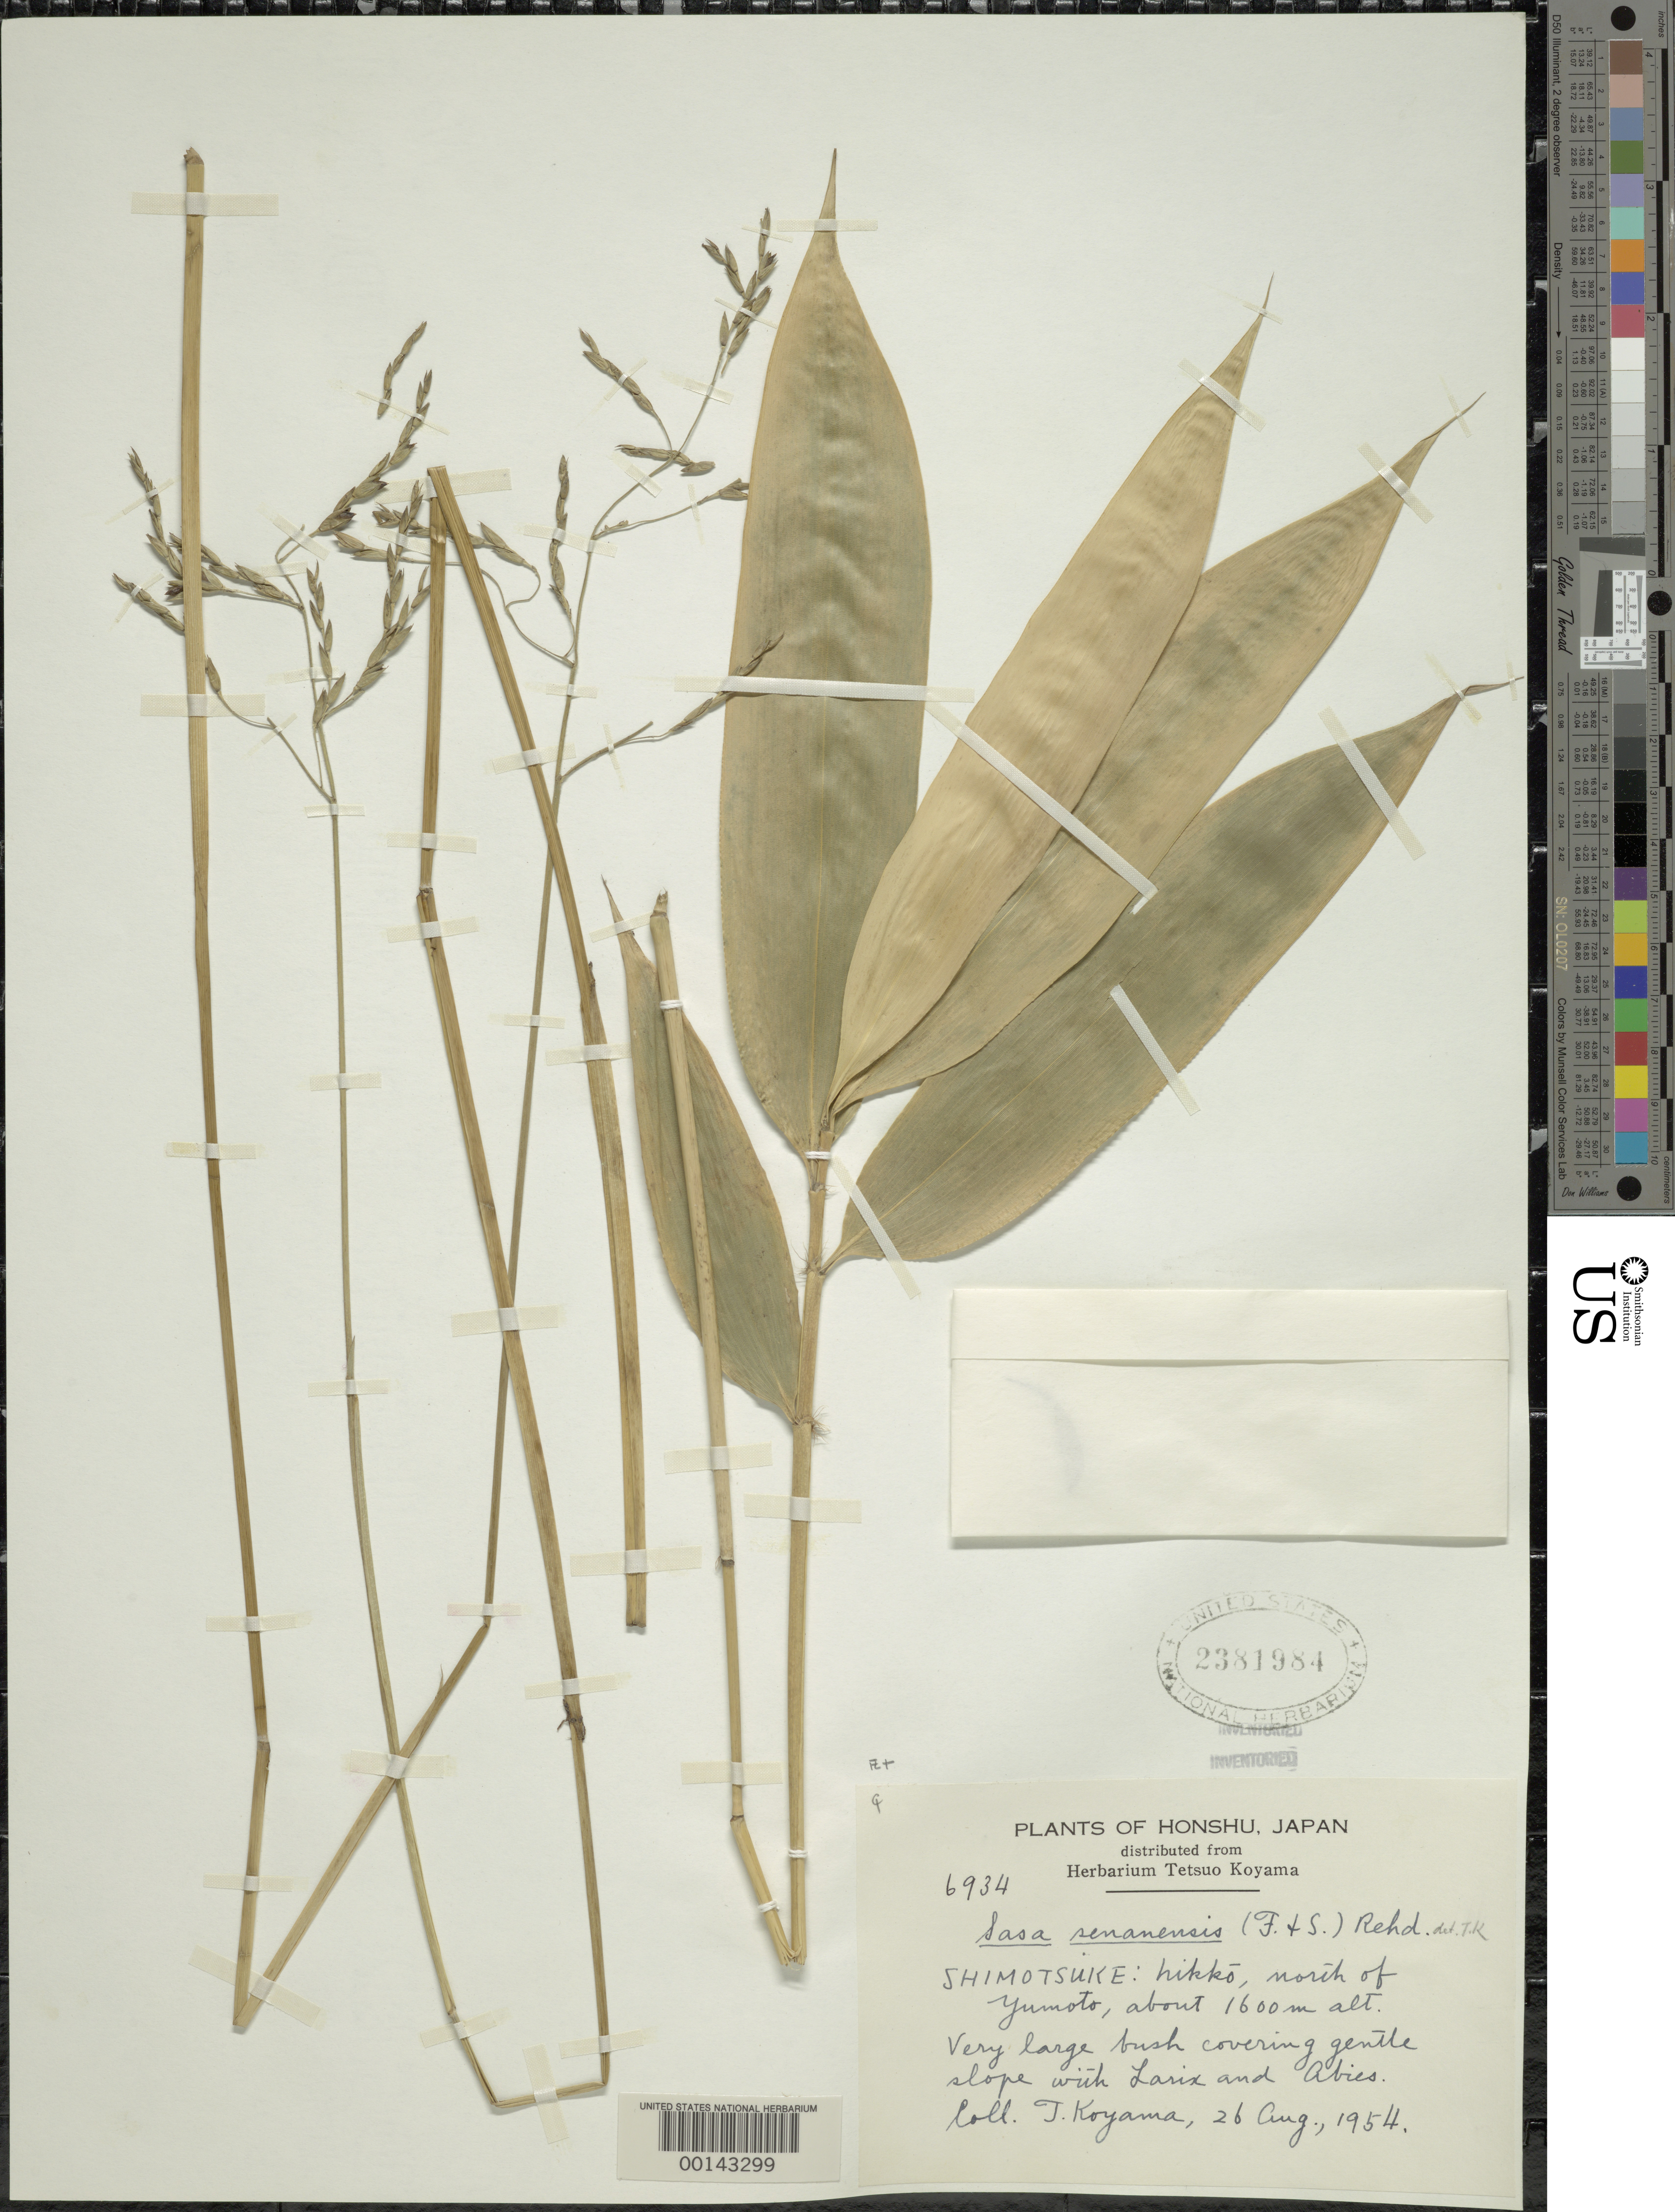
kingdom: Plantae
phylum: Tracheophyta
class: Liliopsida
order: Poales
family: Poaceae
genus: Sasa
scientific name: Sasa sp.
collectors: T. Koyama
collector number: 6934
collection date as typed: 26 Aug 1954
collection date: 1954-08-26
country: Japan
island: Honshu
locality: Shimotsuke, nikko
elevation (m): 1600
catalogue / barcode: US 2381984